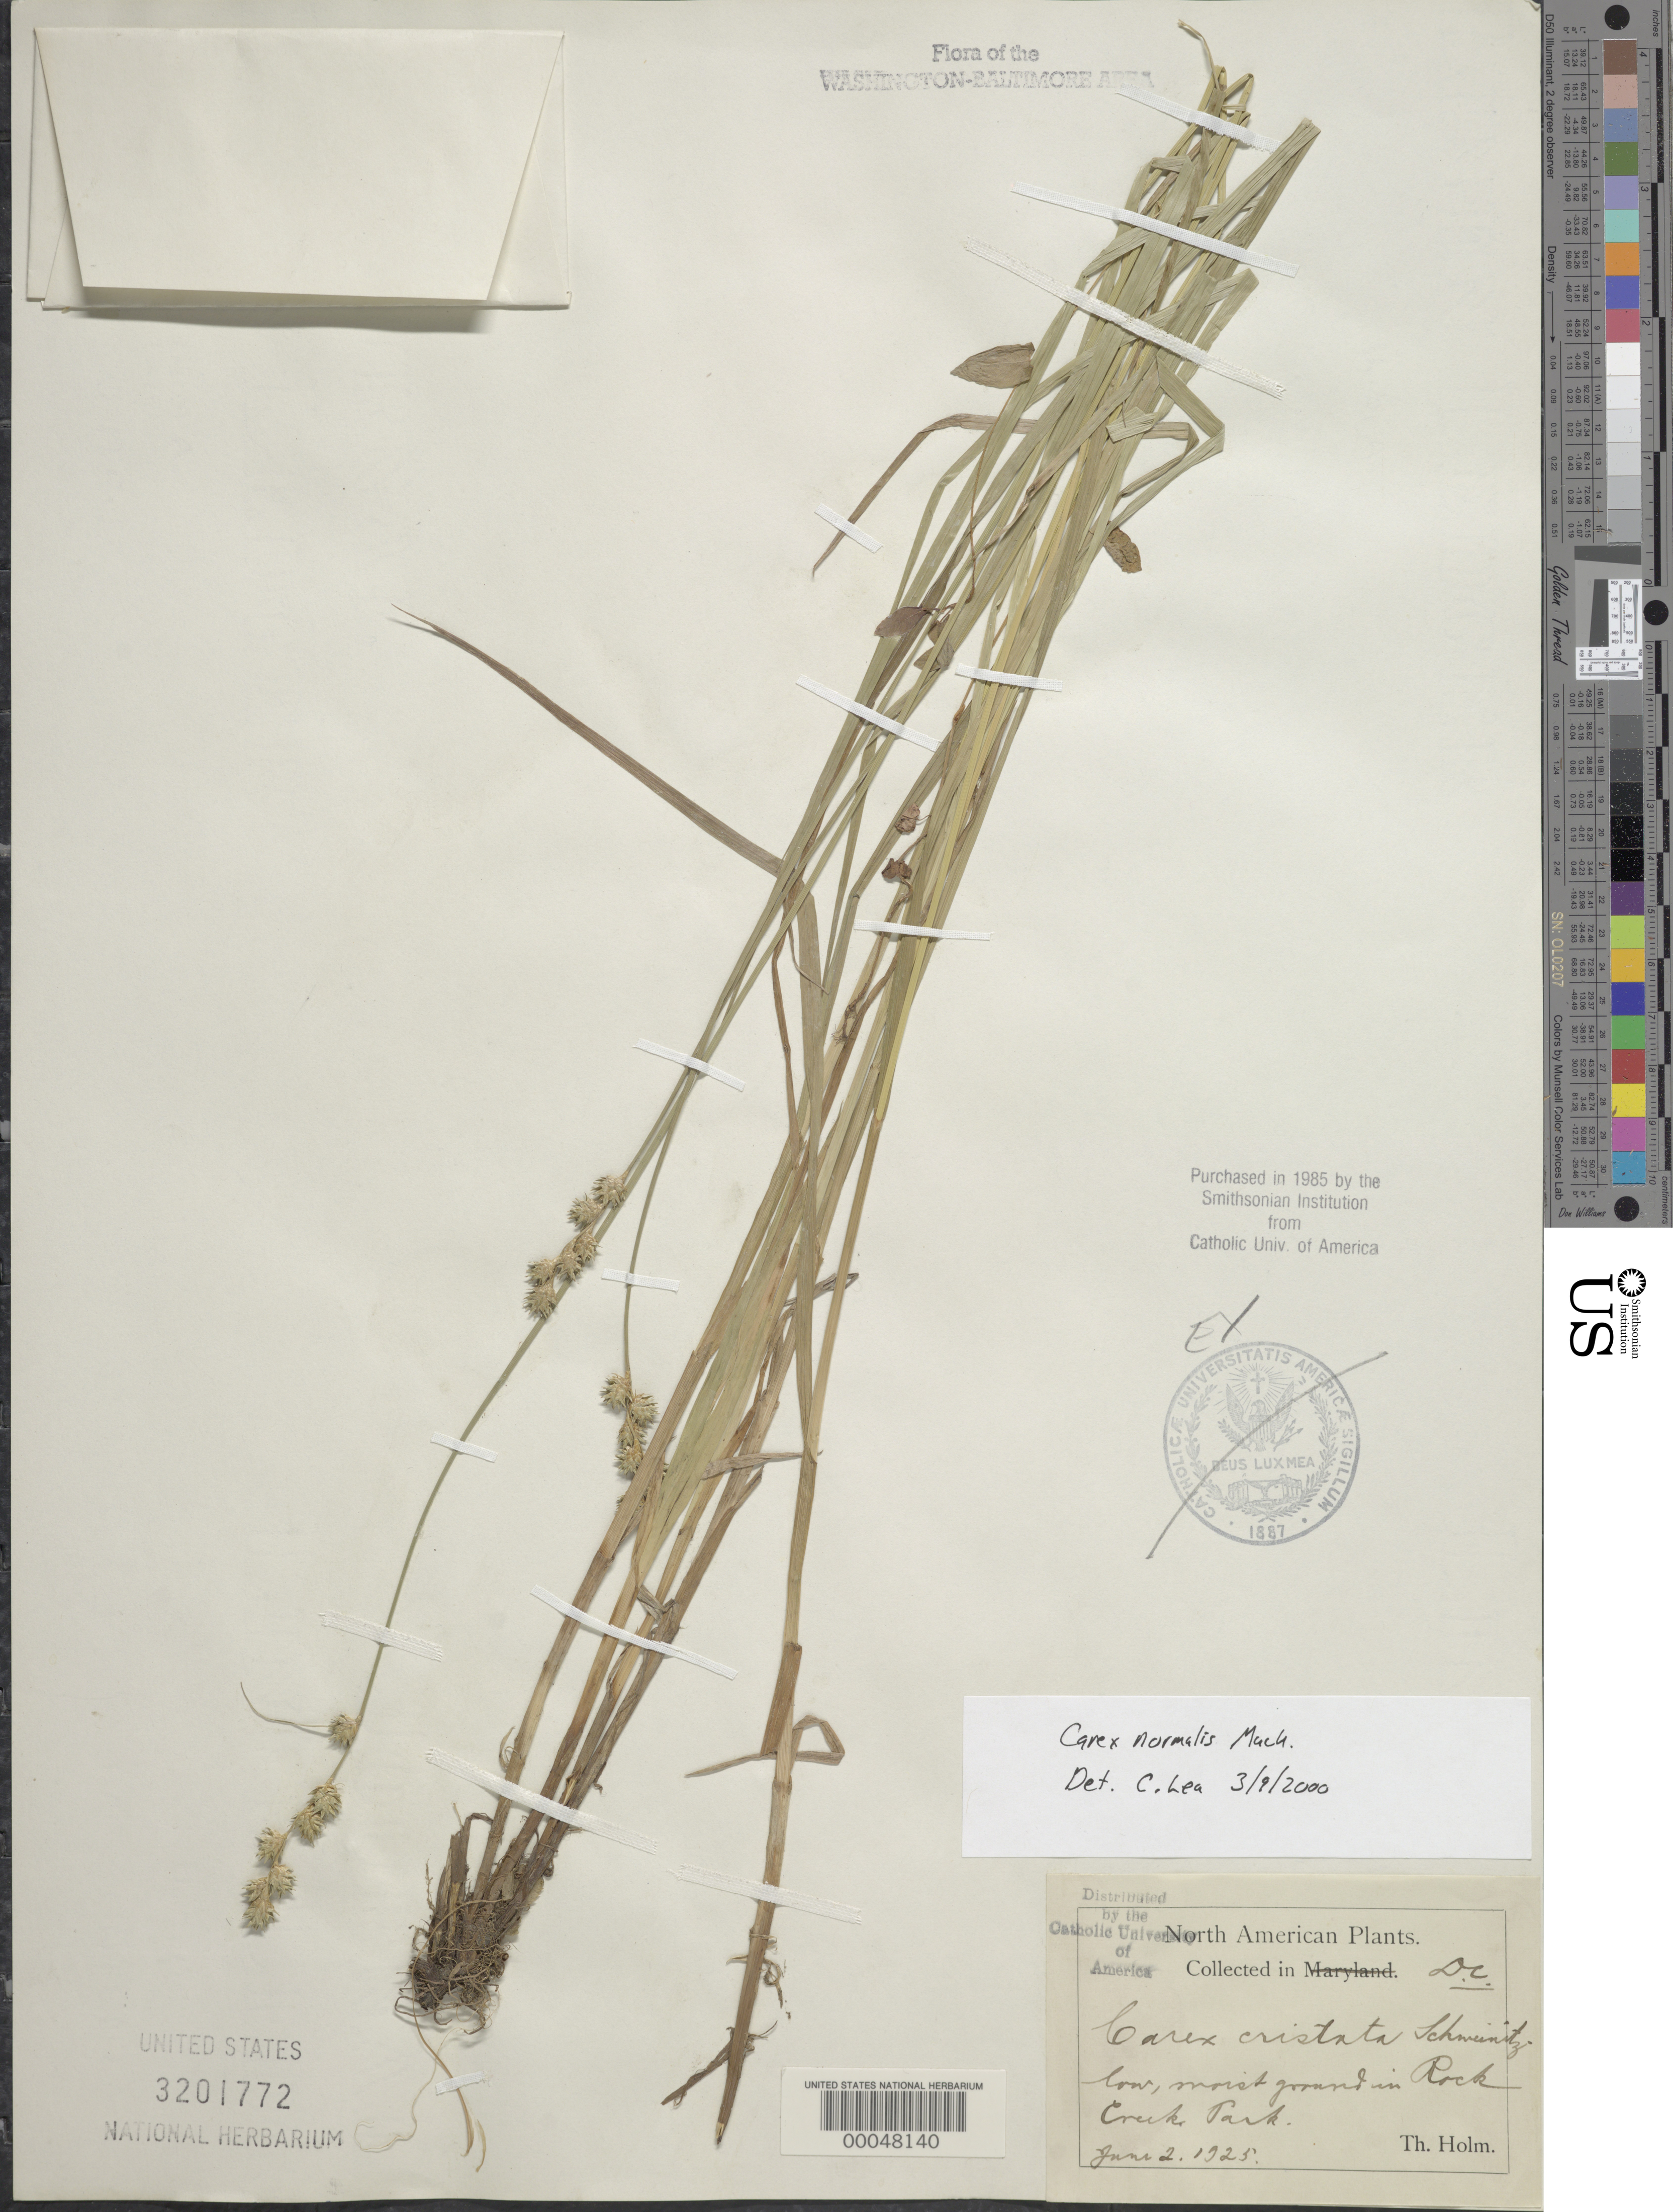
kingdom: Plantae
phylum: Tracheophyta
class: Liliopsida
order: Poales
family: Cyperaceae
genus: Carex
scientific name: Carex normalis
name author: Mack.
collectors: T. Holm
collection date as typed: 02 Jun 1925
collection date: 1925-06-02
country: United States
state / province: District of Columbia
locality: Rock Creek Park Rock Creek Park & vicinity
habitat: Low, moist ground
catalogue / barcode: US 3201772